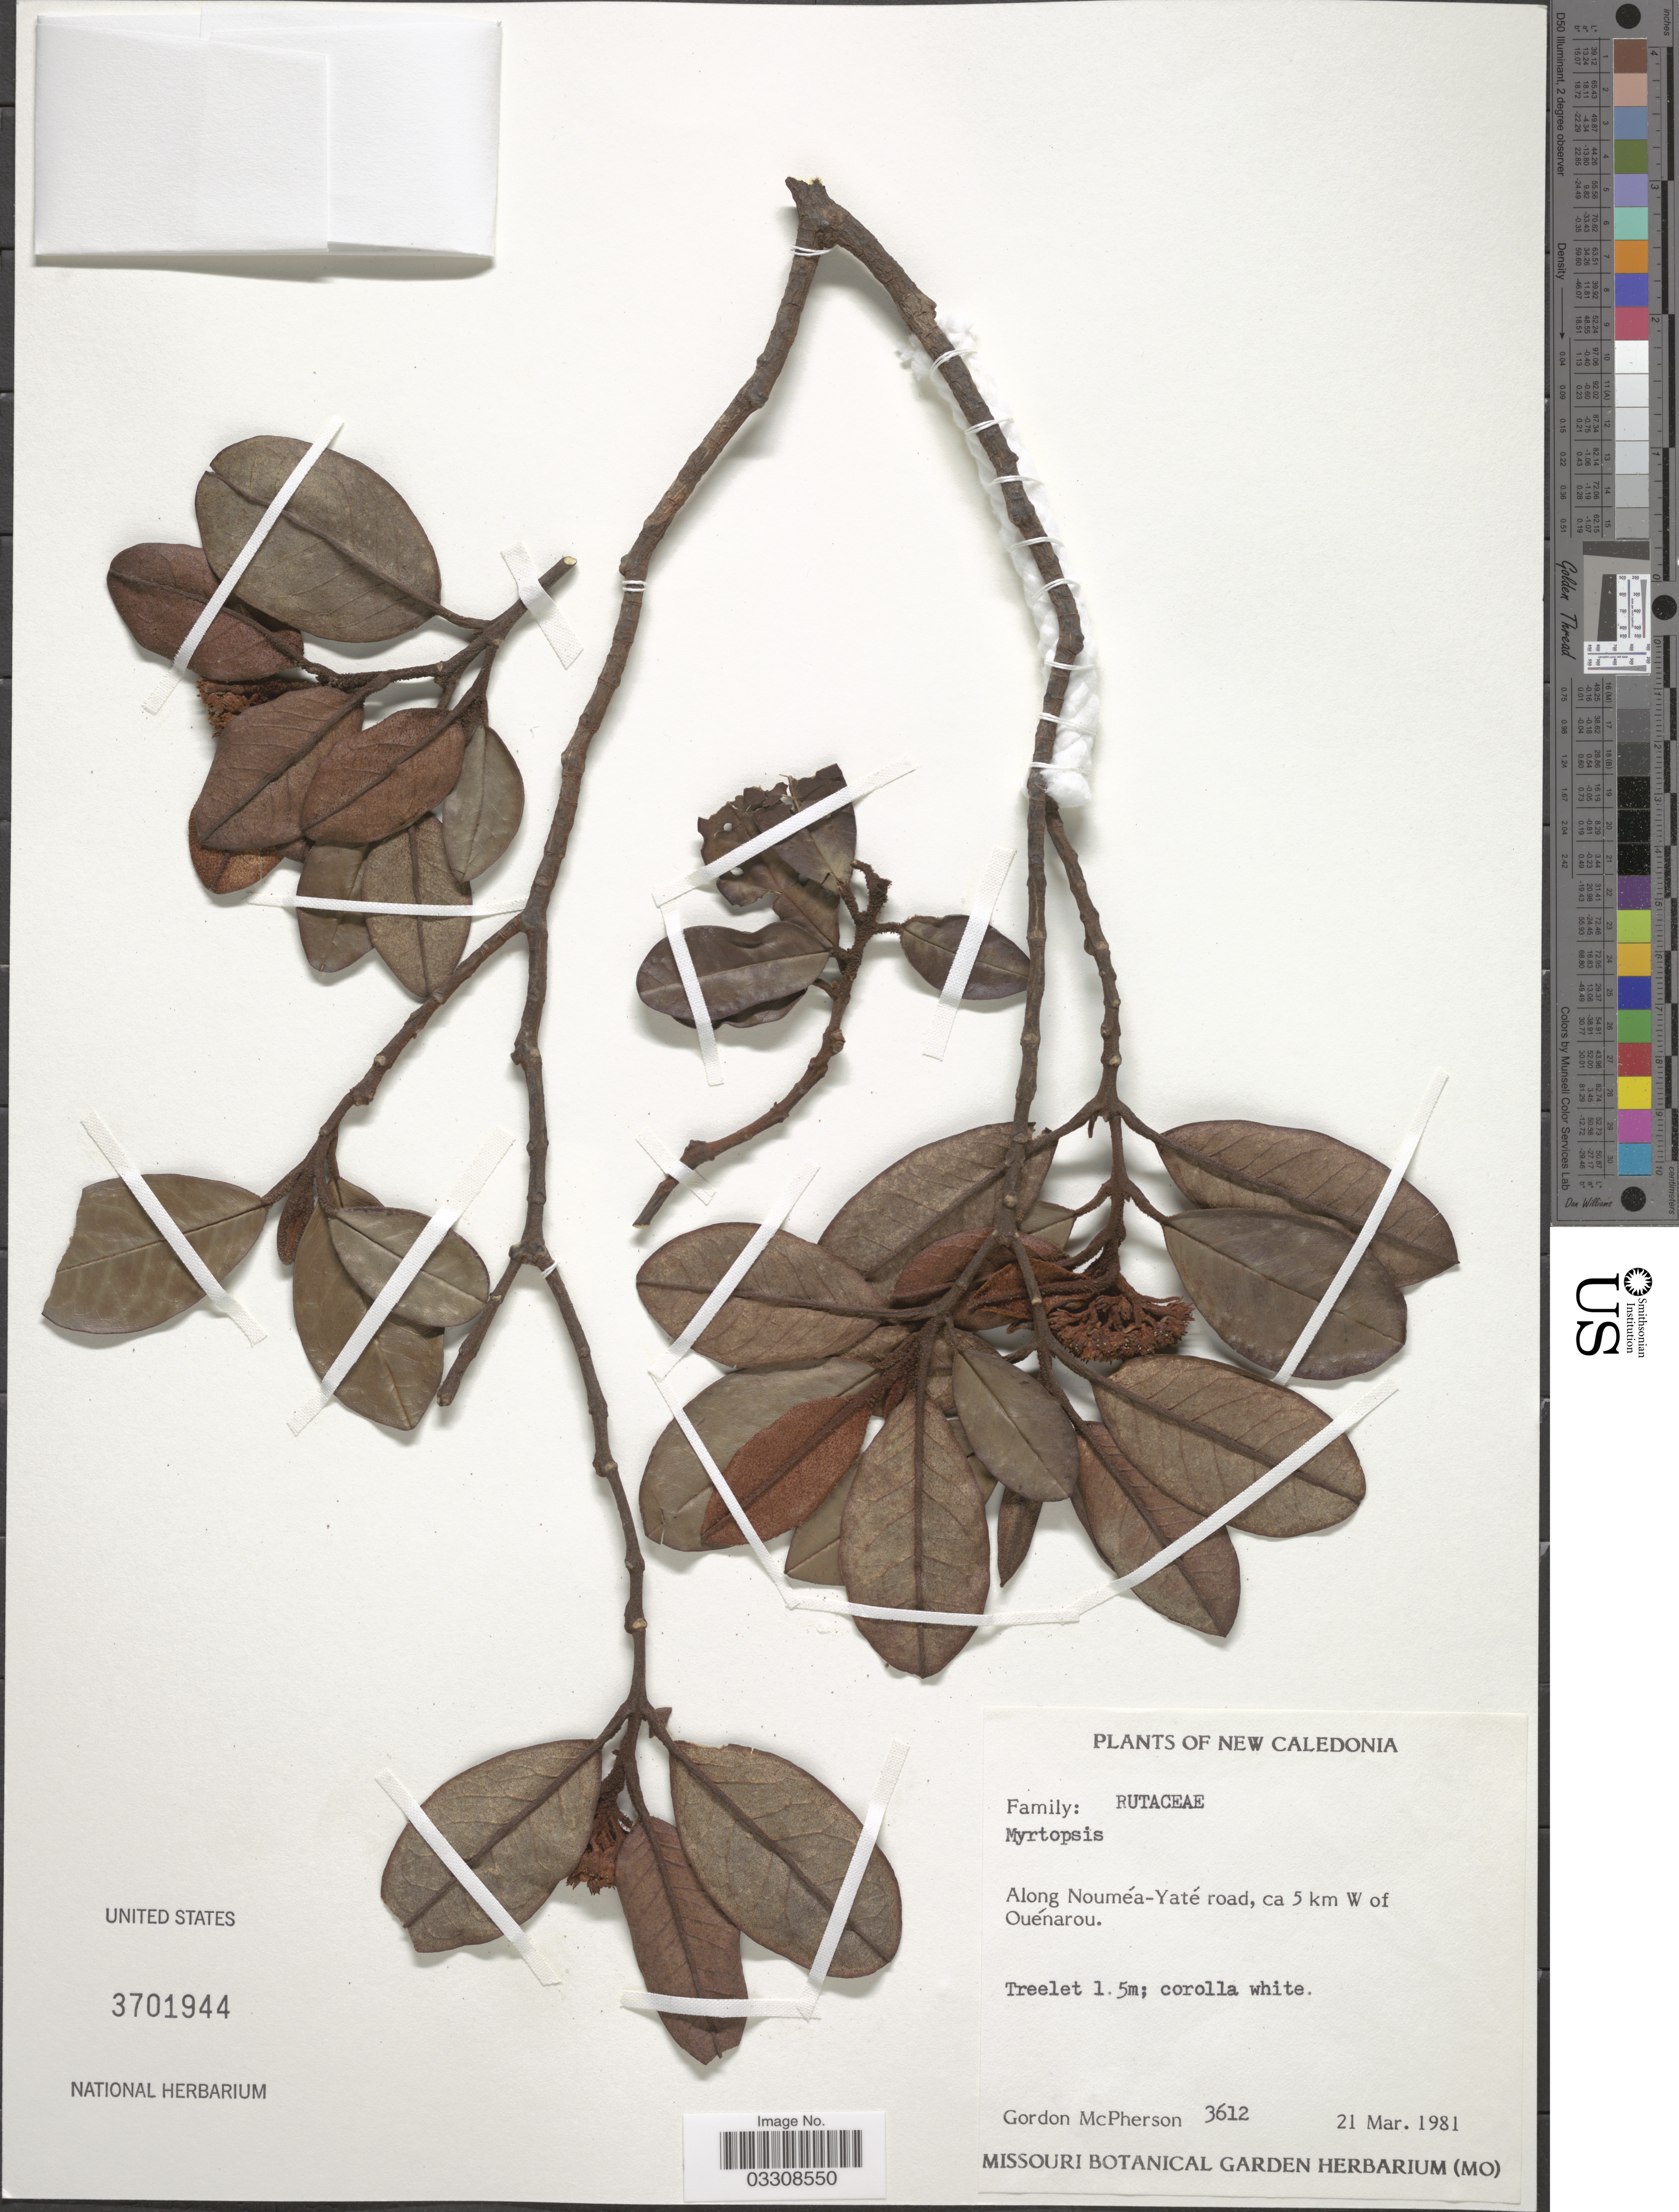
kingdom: Plantae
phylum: Tracheophyta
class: Magnoliopsida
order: Sapindales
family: Rutaceae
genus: Myrtopsis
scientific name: Myrtopsis sp.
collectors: G. McPherson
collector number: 3612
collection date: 1981-03-21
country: New Caledonia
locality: Along Nouméa-Yaté road, ca 5 km W of Ouénarou.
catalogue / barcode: US 3701944